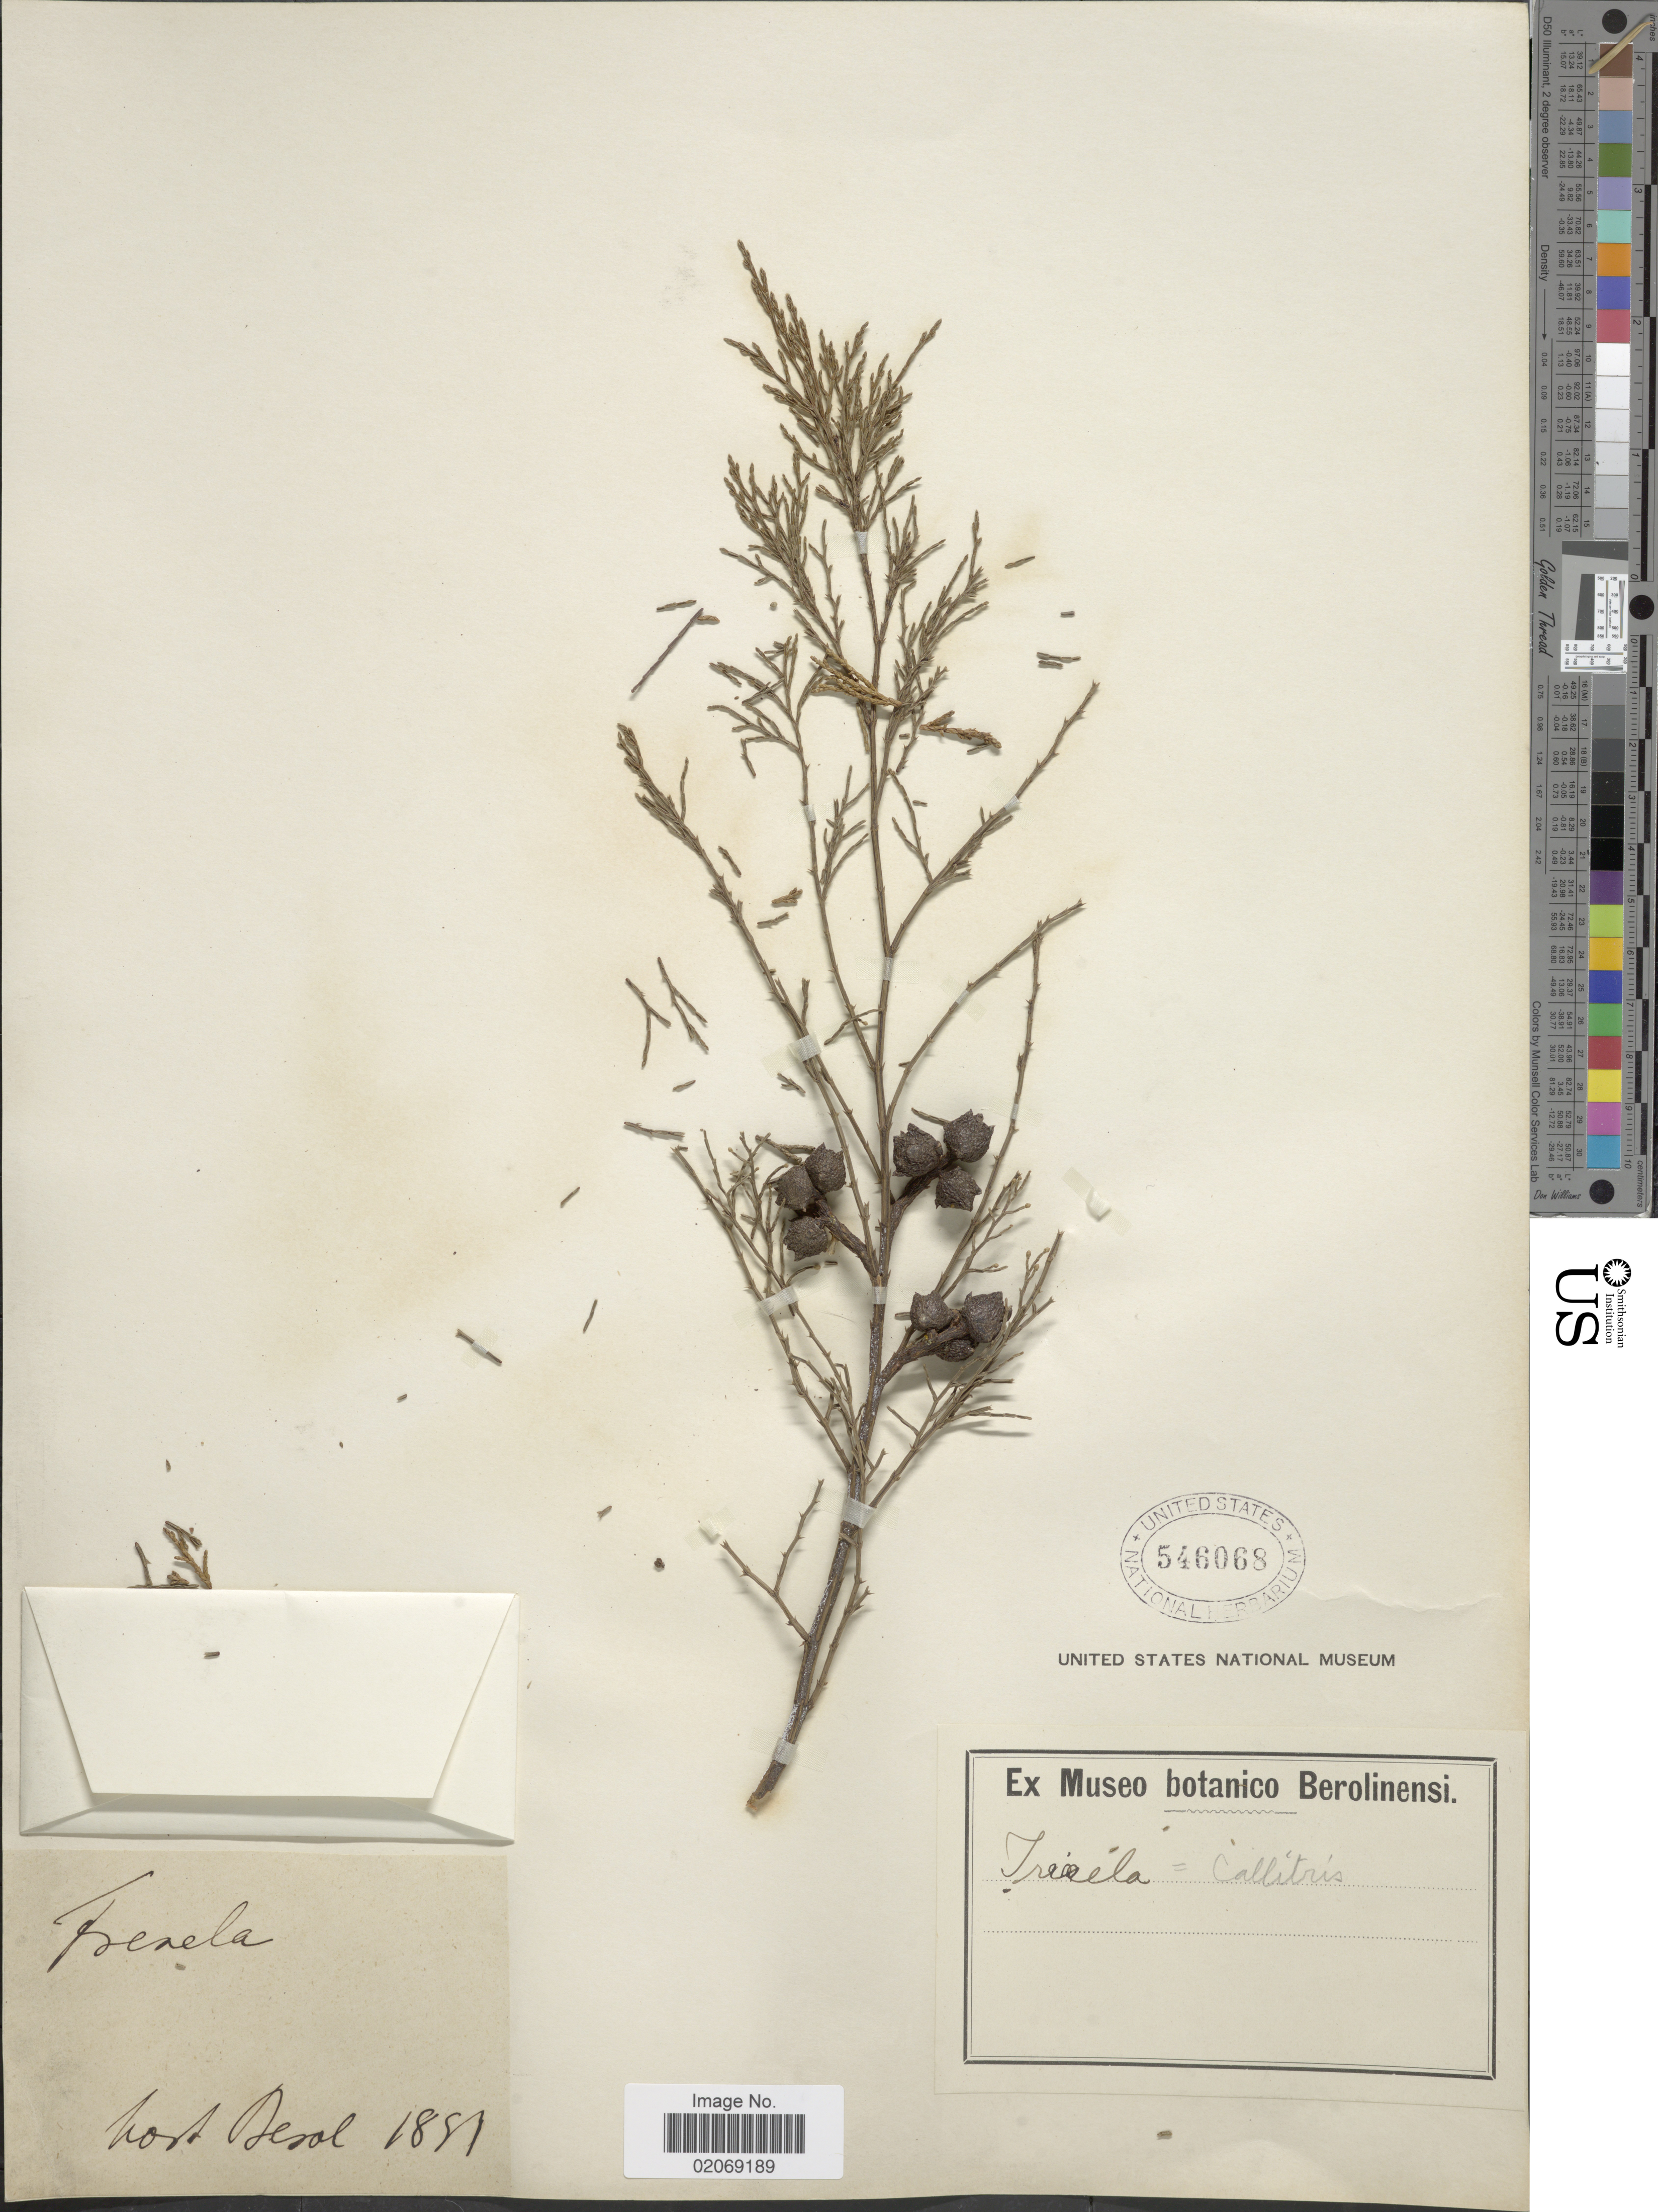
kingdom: Plantae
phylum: Tracheophyta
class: Pinopsida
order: Pinales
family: Cupressaceae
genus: Callitris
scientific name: Callitris sp.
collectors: ex Museo Botanico Berolinensi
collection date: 1891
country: Germany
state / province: Berlin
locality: Hort Berol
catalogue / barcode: US 546068